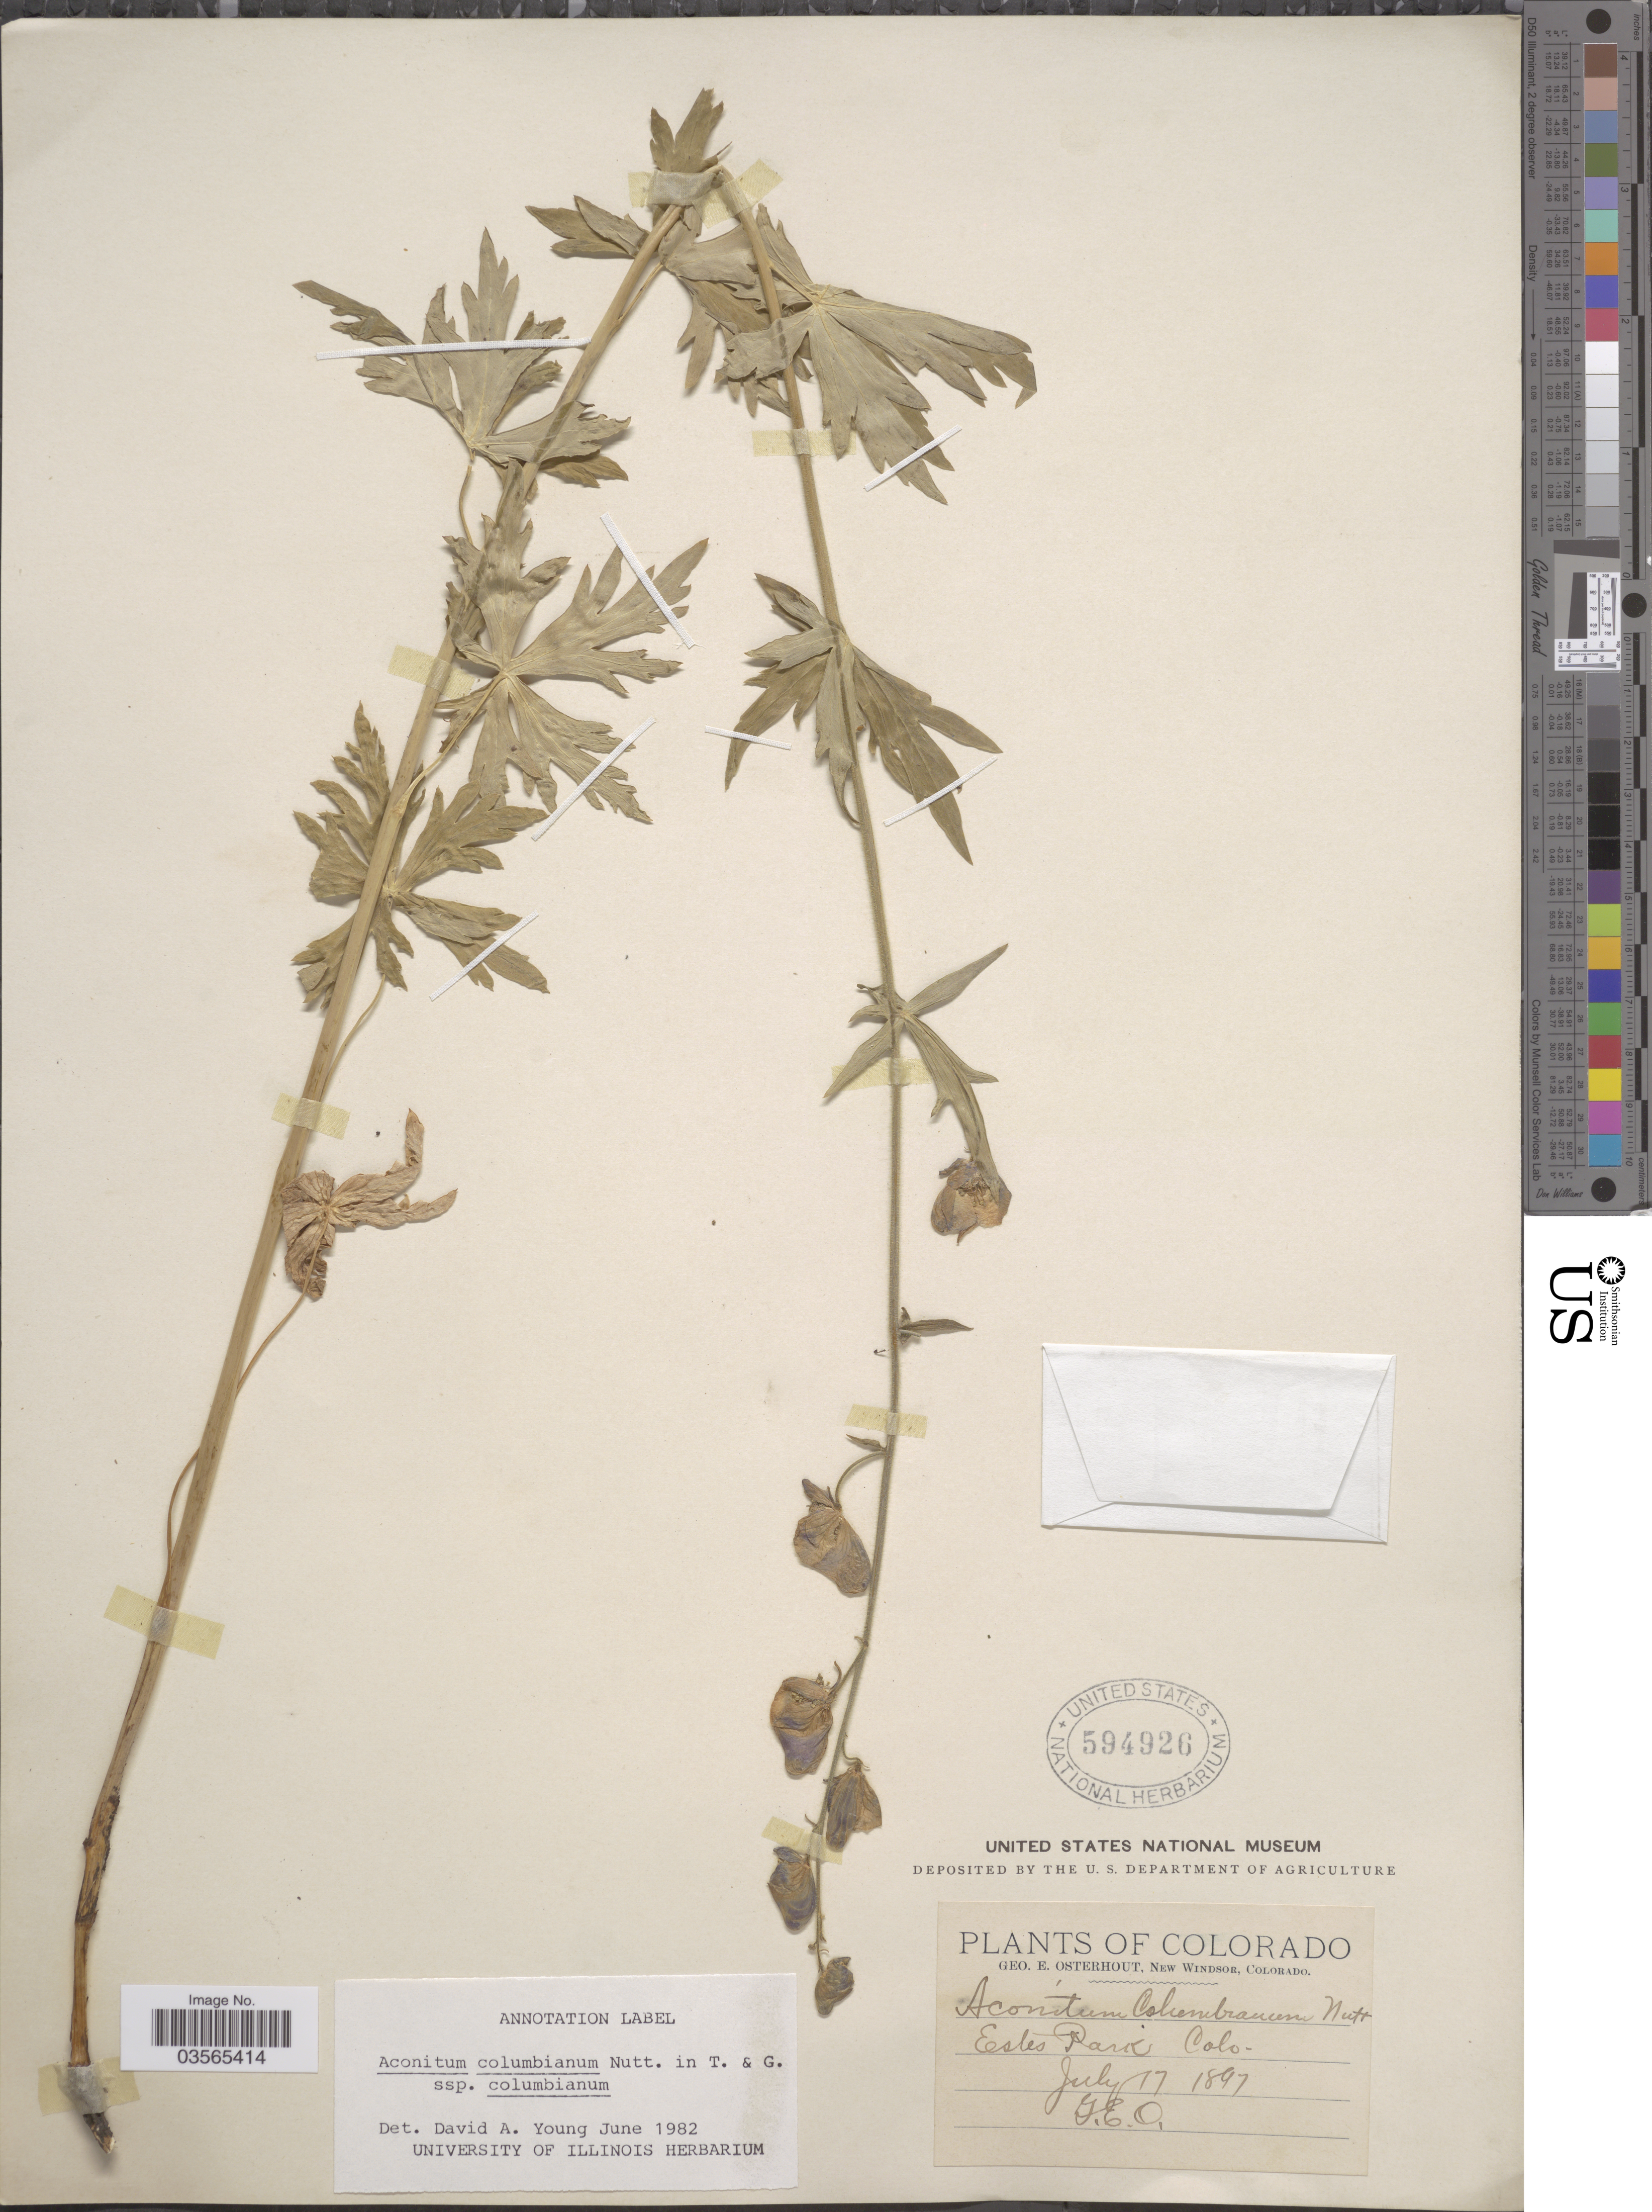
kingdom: Plantae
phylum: Tracheophyta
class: Magnoliopsida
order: Ranunculales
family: Ranunculaceae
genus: Aconitum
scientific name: Aconitum columbianum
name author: Nutt.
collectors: G. Osterhout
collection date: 1897-07-17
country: United States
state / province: Colorado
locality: Estes Park.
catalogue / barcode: US 594926